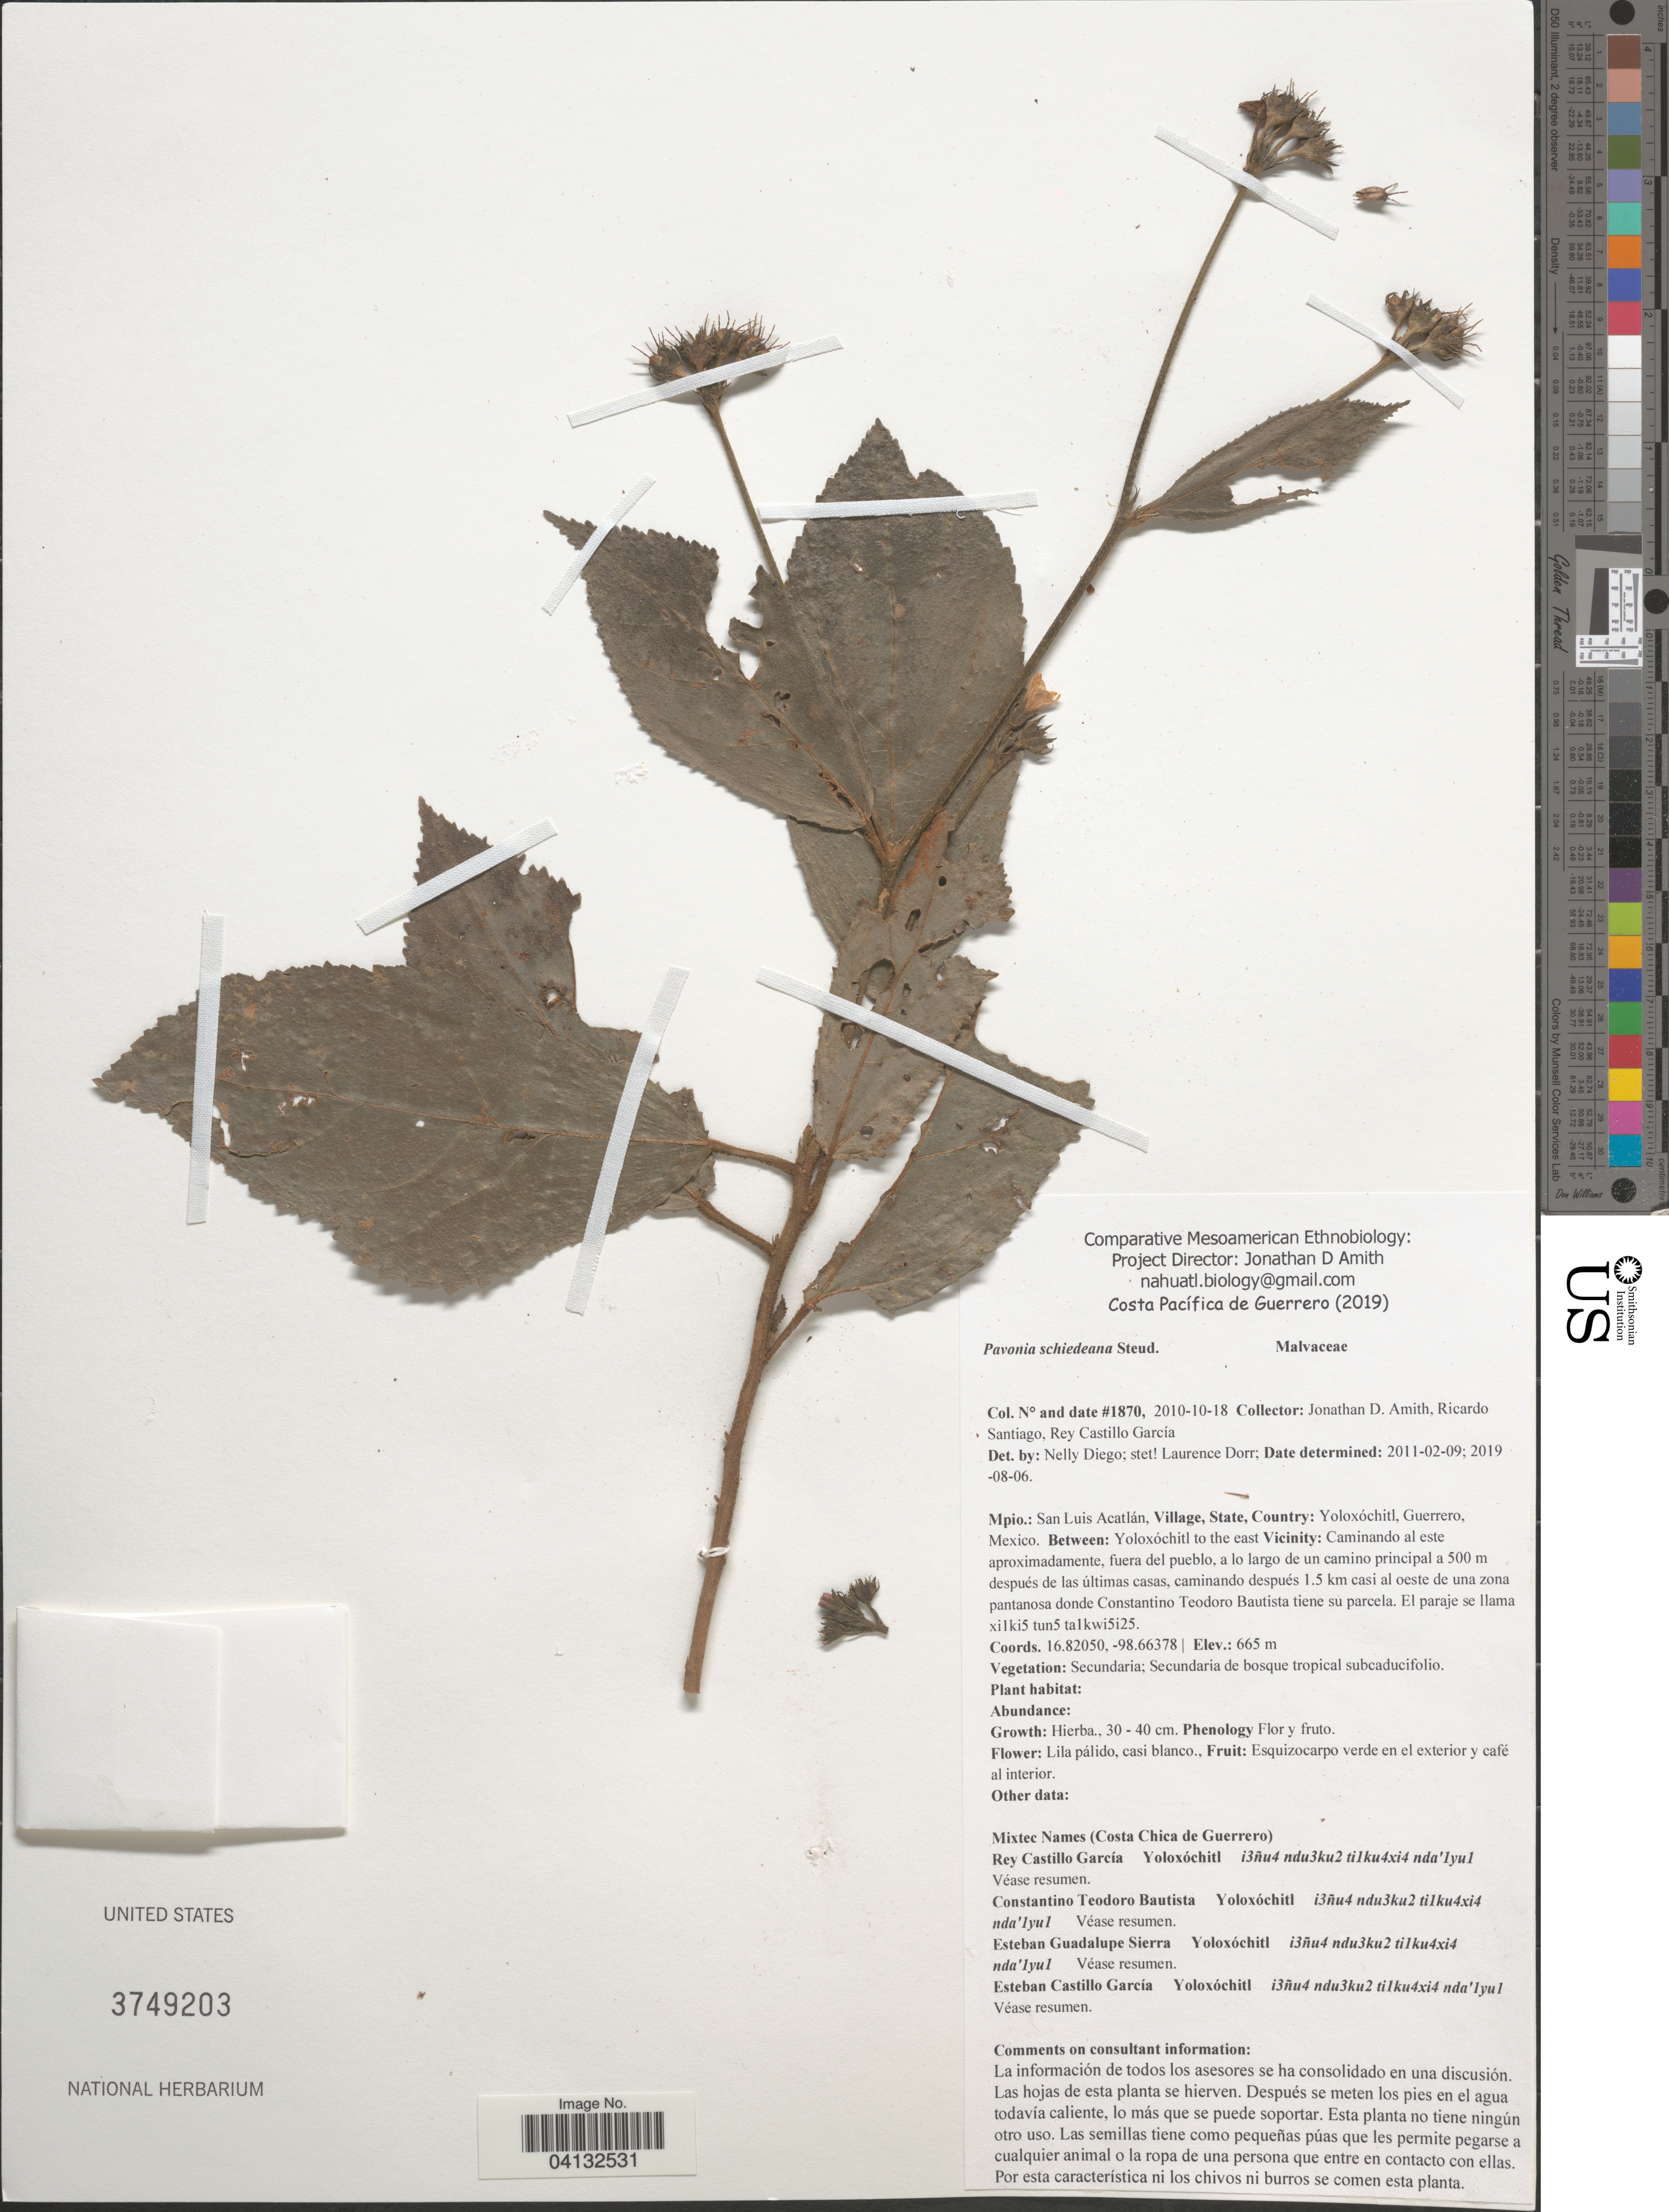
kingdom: Plantae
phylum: Tracheophyta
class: Magnoliopsida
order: Malvales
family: Malvaceae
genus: Pavonia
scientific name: Pavonia schiedeana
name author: Steud.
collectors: J. D. Amith, R. Santiago & C. Garcia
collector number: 1870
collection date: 2010-10-18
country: Mexico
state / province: Guerrero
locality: Mpio.: San Luis Acatlán, Village: Yoloxóchitl. Between: Yoloxóchitl to the east Vicinity: Caminando al este aproximadamente, fuera del pueblo, a lo largo de un camino principal a 500 m después de la últimas casas, caminando después 1.5 km casi al oeste de una zona pantanosa donde Constantino Teodoro Bautista tien su parcela.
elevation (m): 665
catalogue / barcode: US 3749203